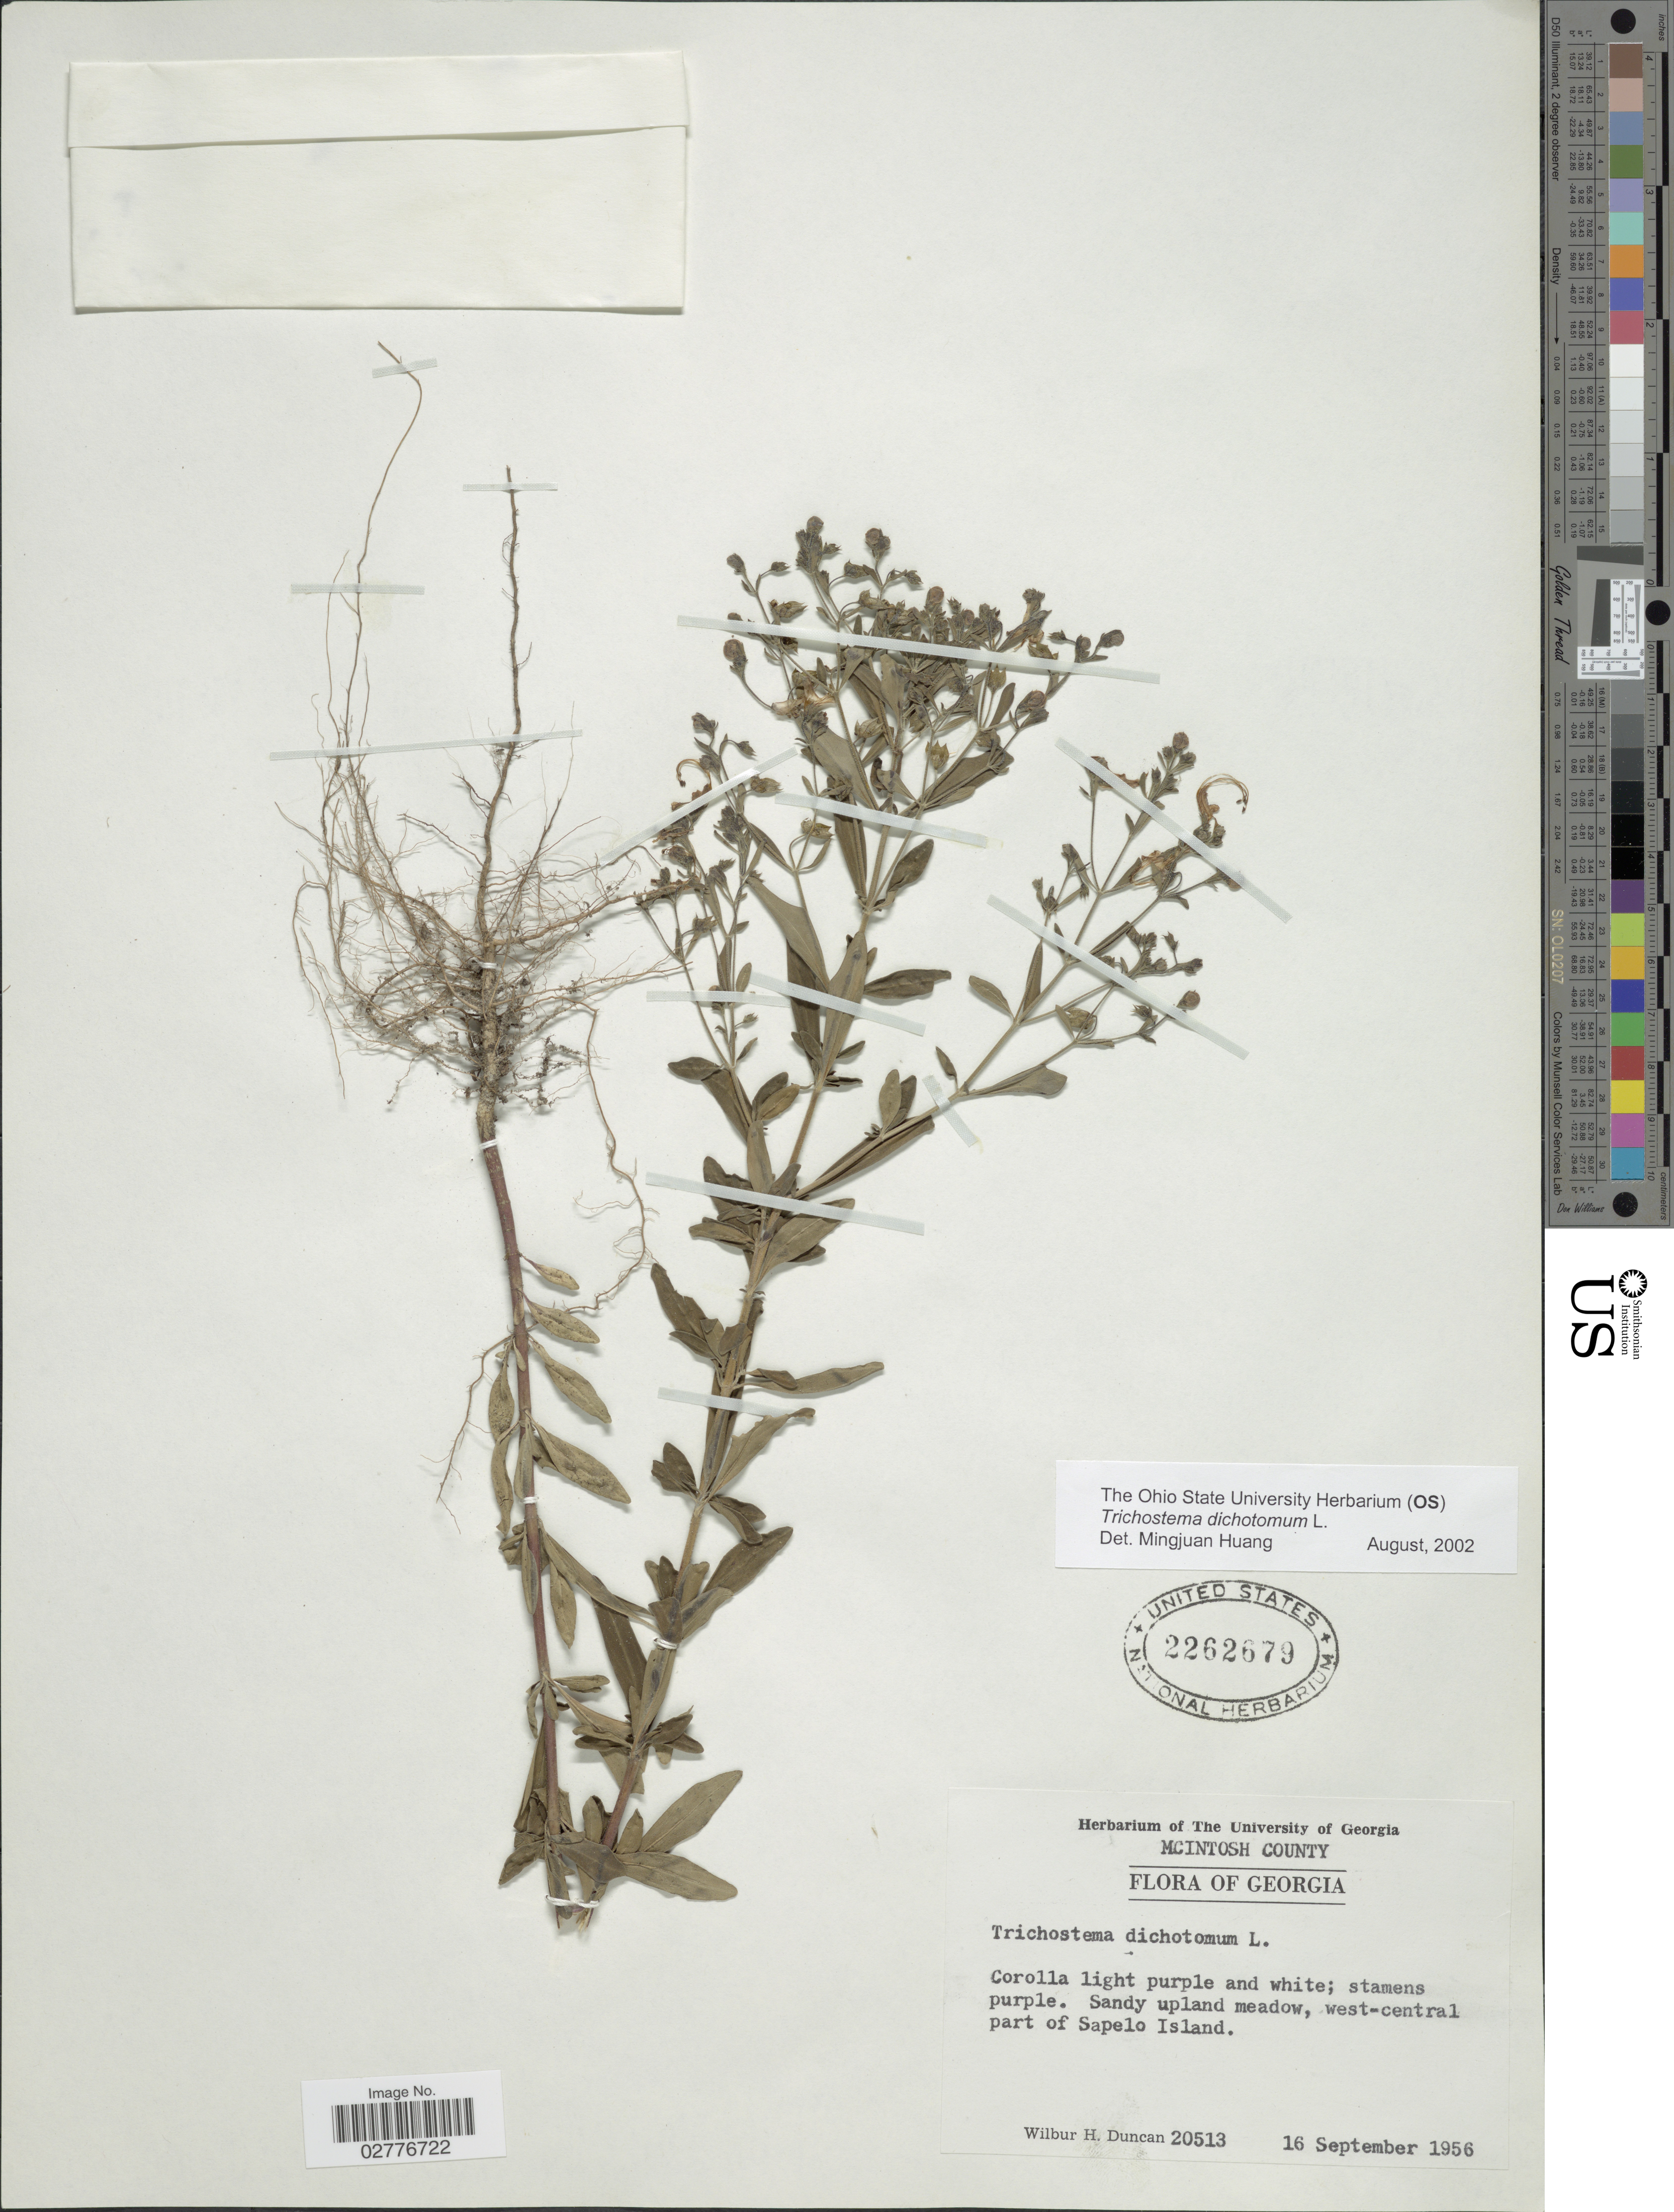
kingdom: Plantae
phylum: Tracheophyta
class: Magnoliopsida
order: Lamiales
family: Lamiaceae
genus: Trichostema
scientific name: Trichostema dichotomum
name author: L.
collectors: W. H. Duncan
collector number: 20513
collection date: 1956-09-16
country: United States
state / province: Georgia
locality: Mcintosh County. Sandy upland meadow, west-central part of Sapelo Island.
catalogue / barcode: US 2262679